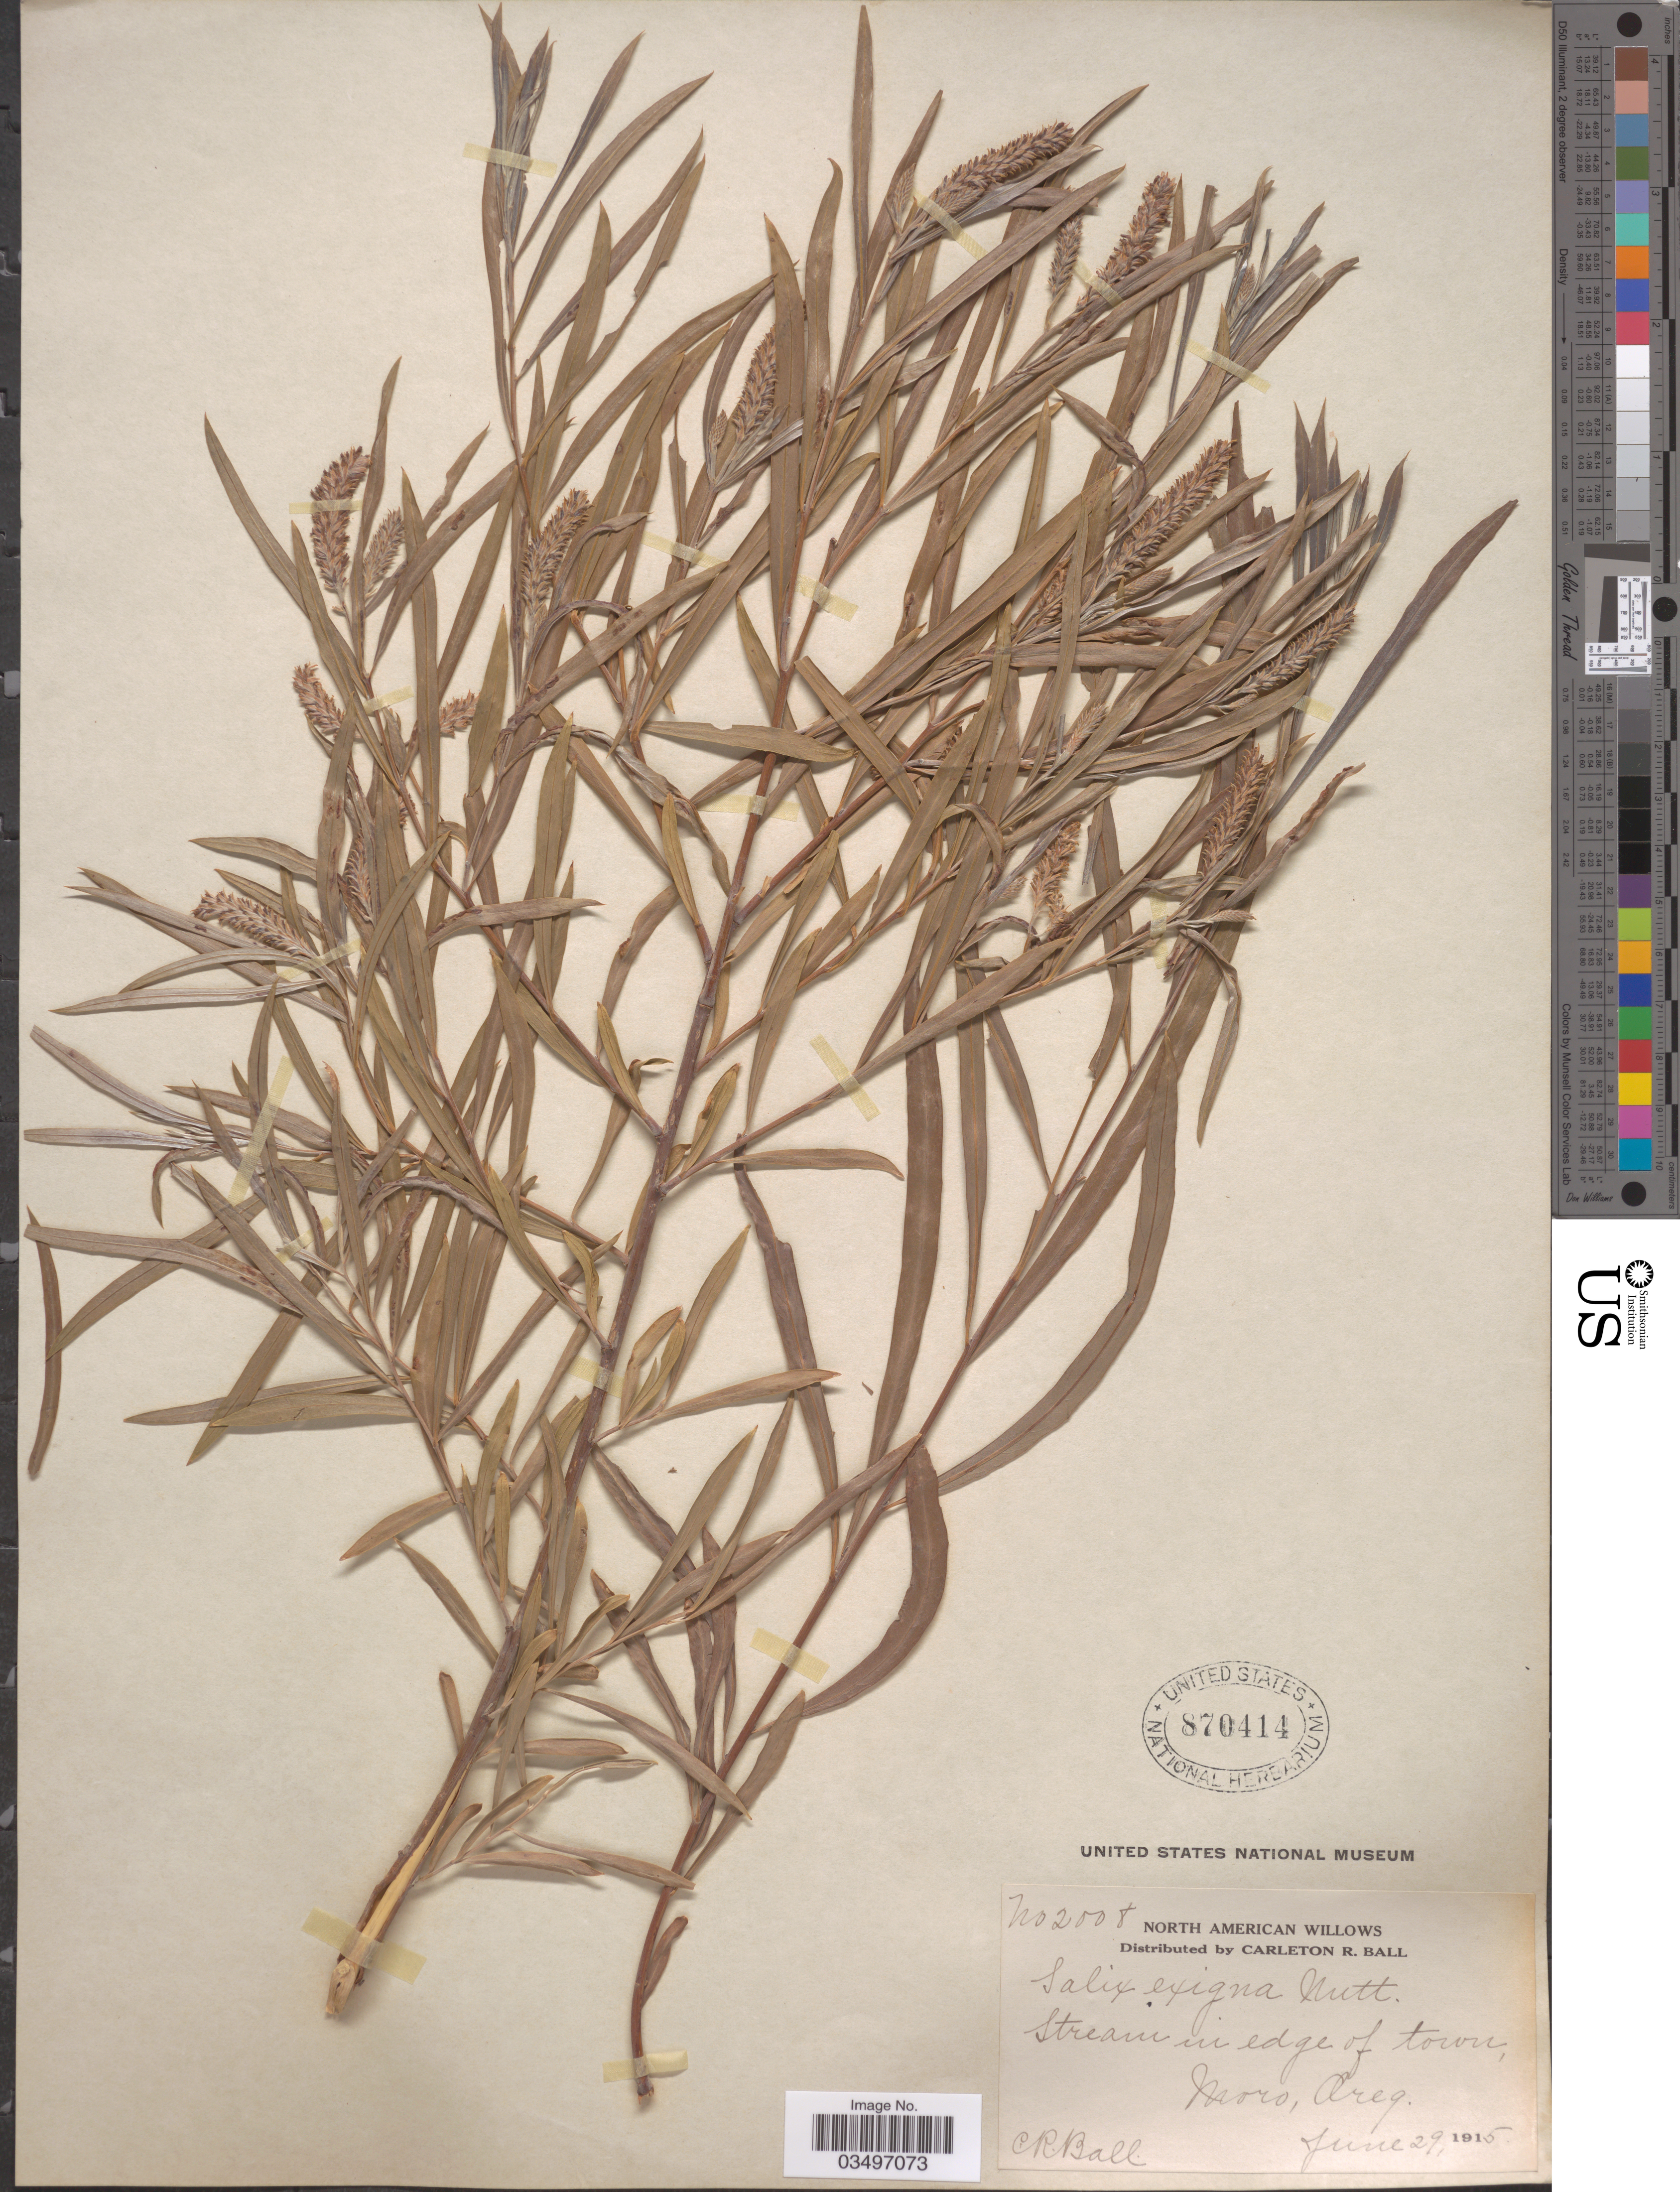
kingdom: Plantae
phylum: Tracheophyta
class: Magnoliopsida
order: Malpighiales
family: Salicaceae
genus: Salix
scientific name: Salix exigua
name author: Nutt.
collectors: C. R. Ball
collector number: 2008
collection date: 1915-06-29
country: United States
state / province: Oregon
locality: In edge of town, Moro.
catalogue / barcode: US 870414